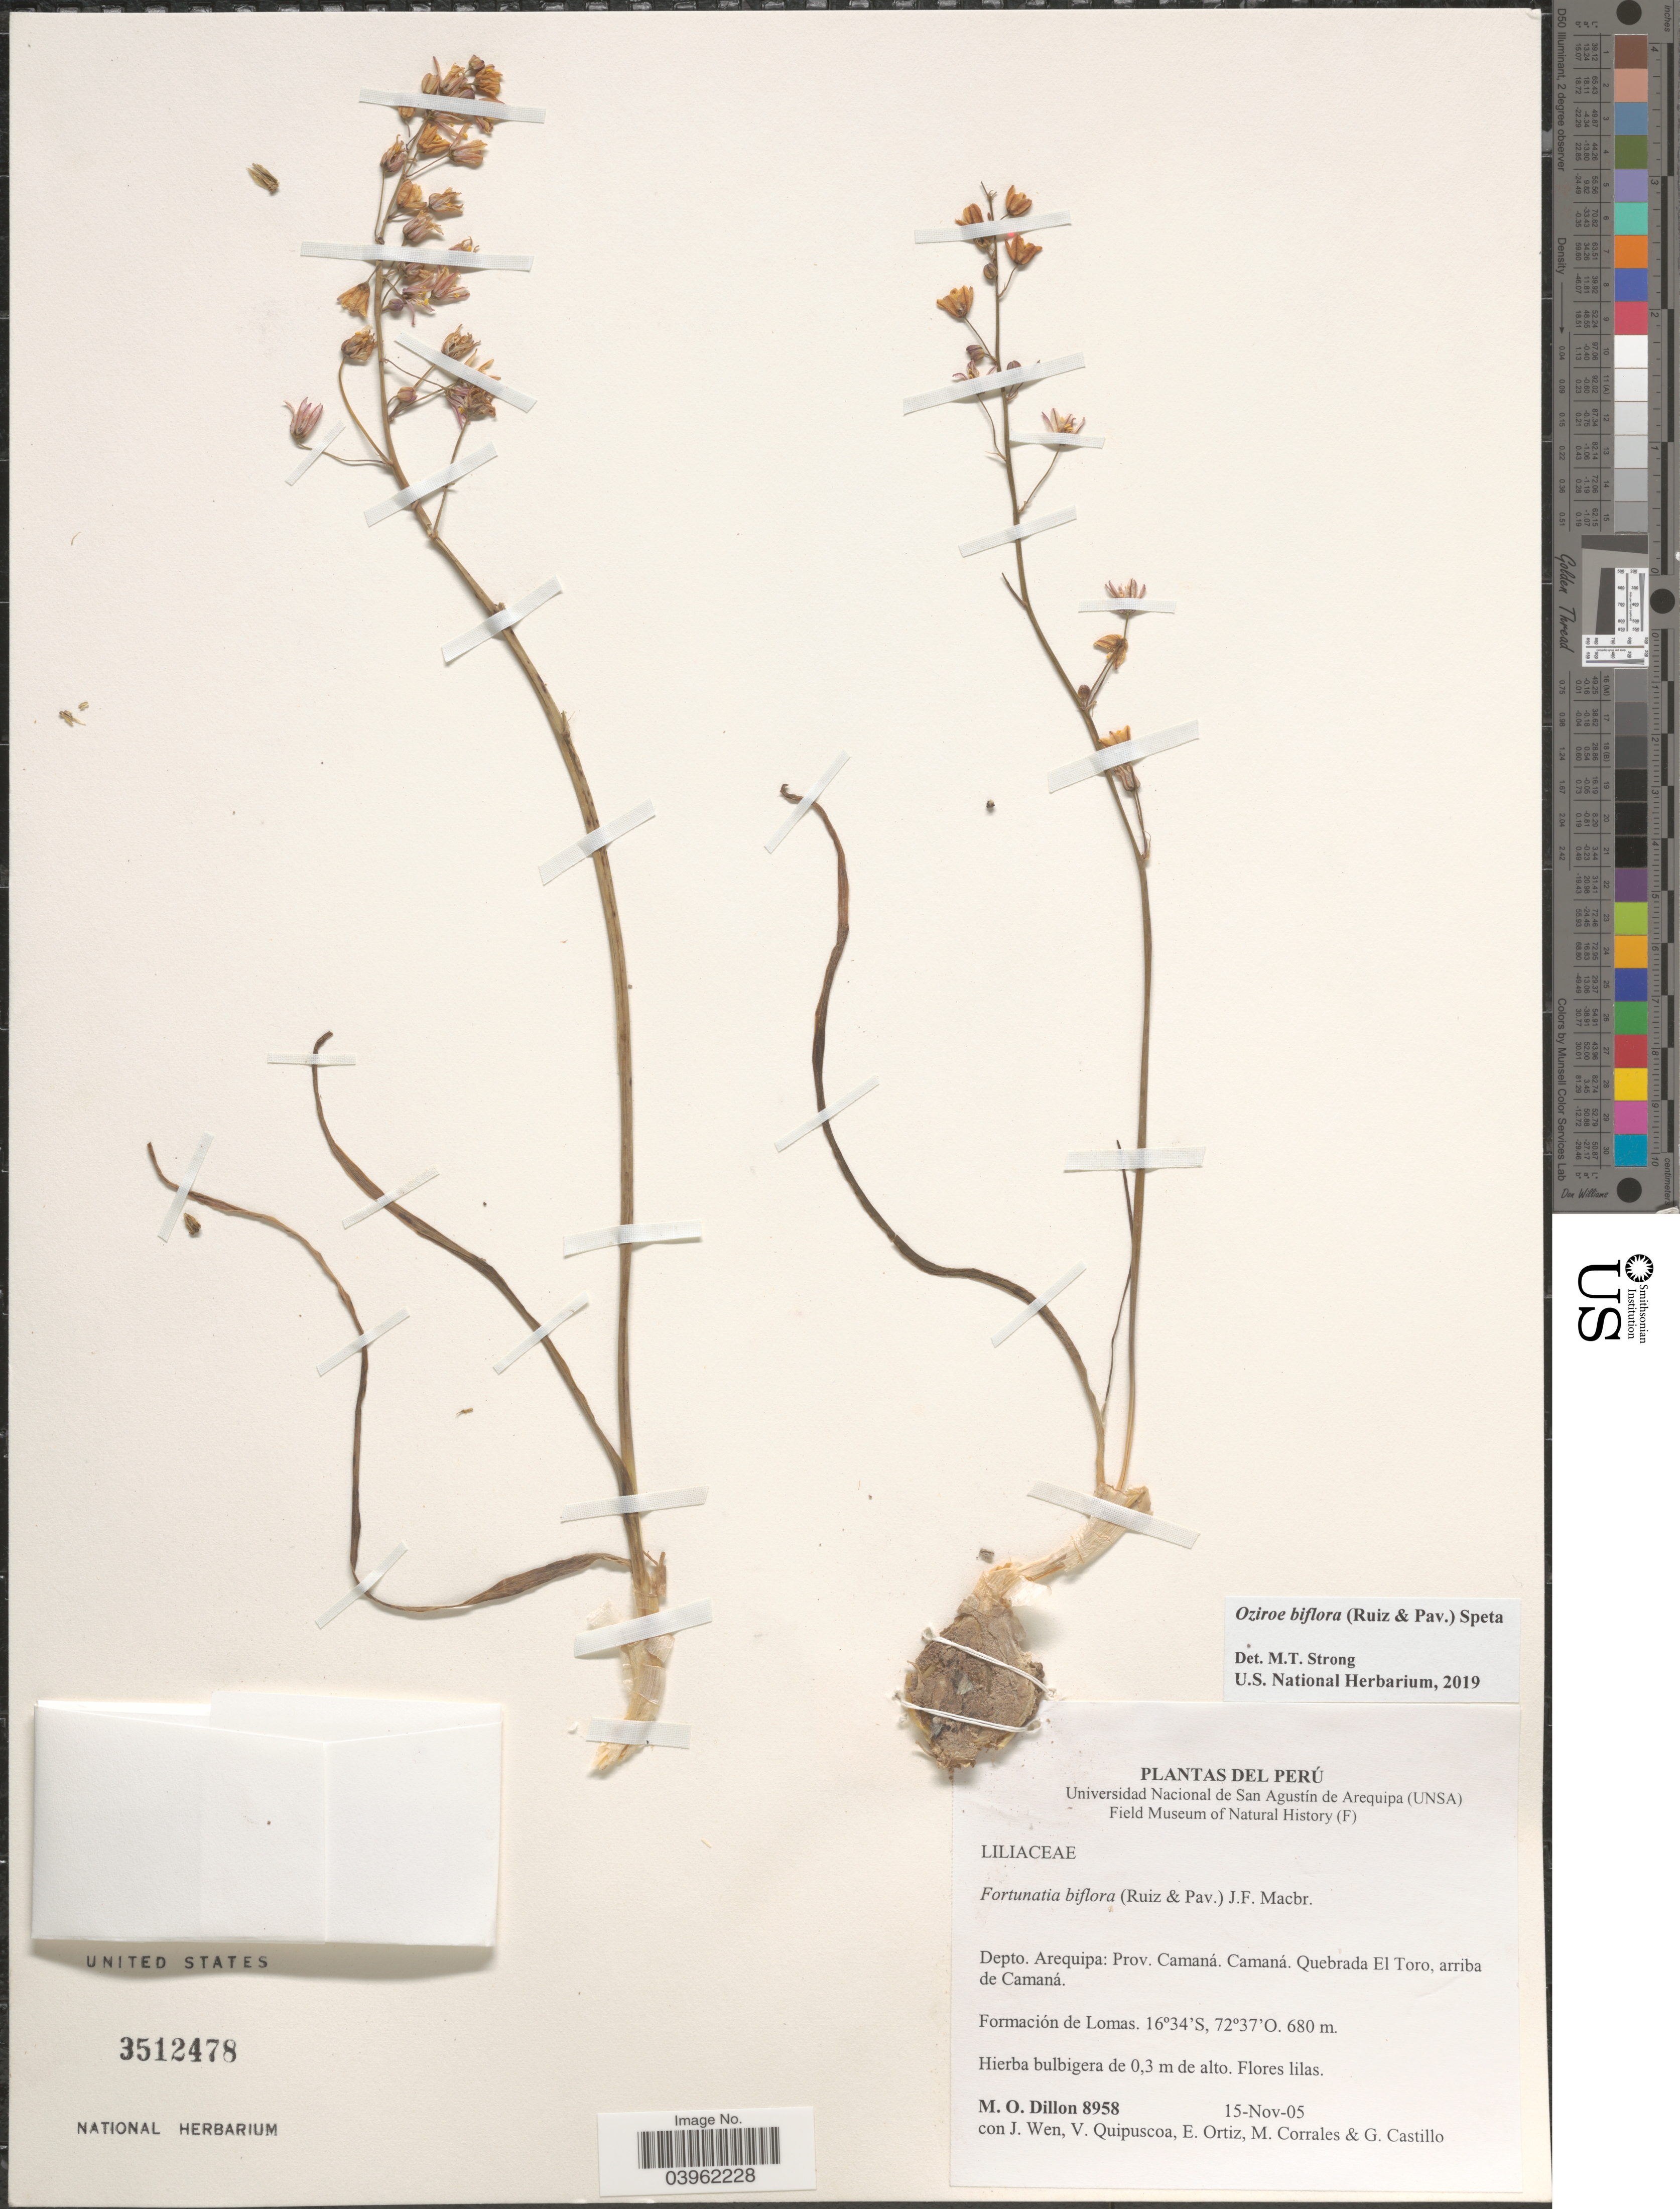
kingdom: Plantae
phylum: Tracheophyta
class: Liliopsida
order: Asparagales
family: Asparagaceae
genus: Oziroe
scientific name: Oziroë biflora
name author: (Ruiz & Pav.) Speta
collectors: M. O. Dillon, J. Wen, V. Quipuscoa, E. Ortiz & et al.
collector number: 8958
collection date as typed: Transcribed d/m/y: 15/11/5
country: Peru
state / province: Arequipa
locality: Depto. Arequipa: Prov. Camaná. Camaná. El Toro, arriba de Camaná. Formación de Lomas.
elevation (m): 680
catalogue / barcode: US 3512478